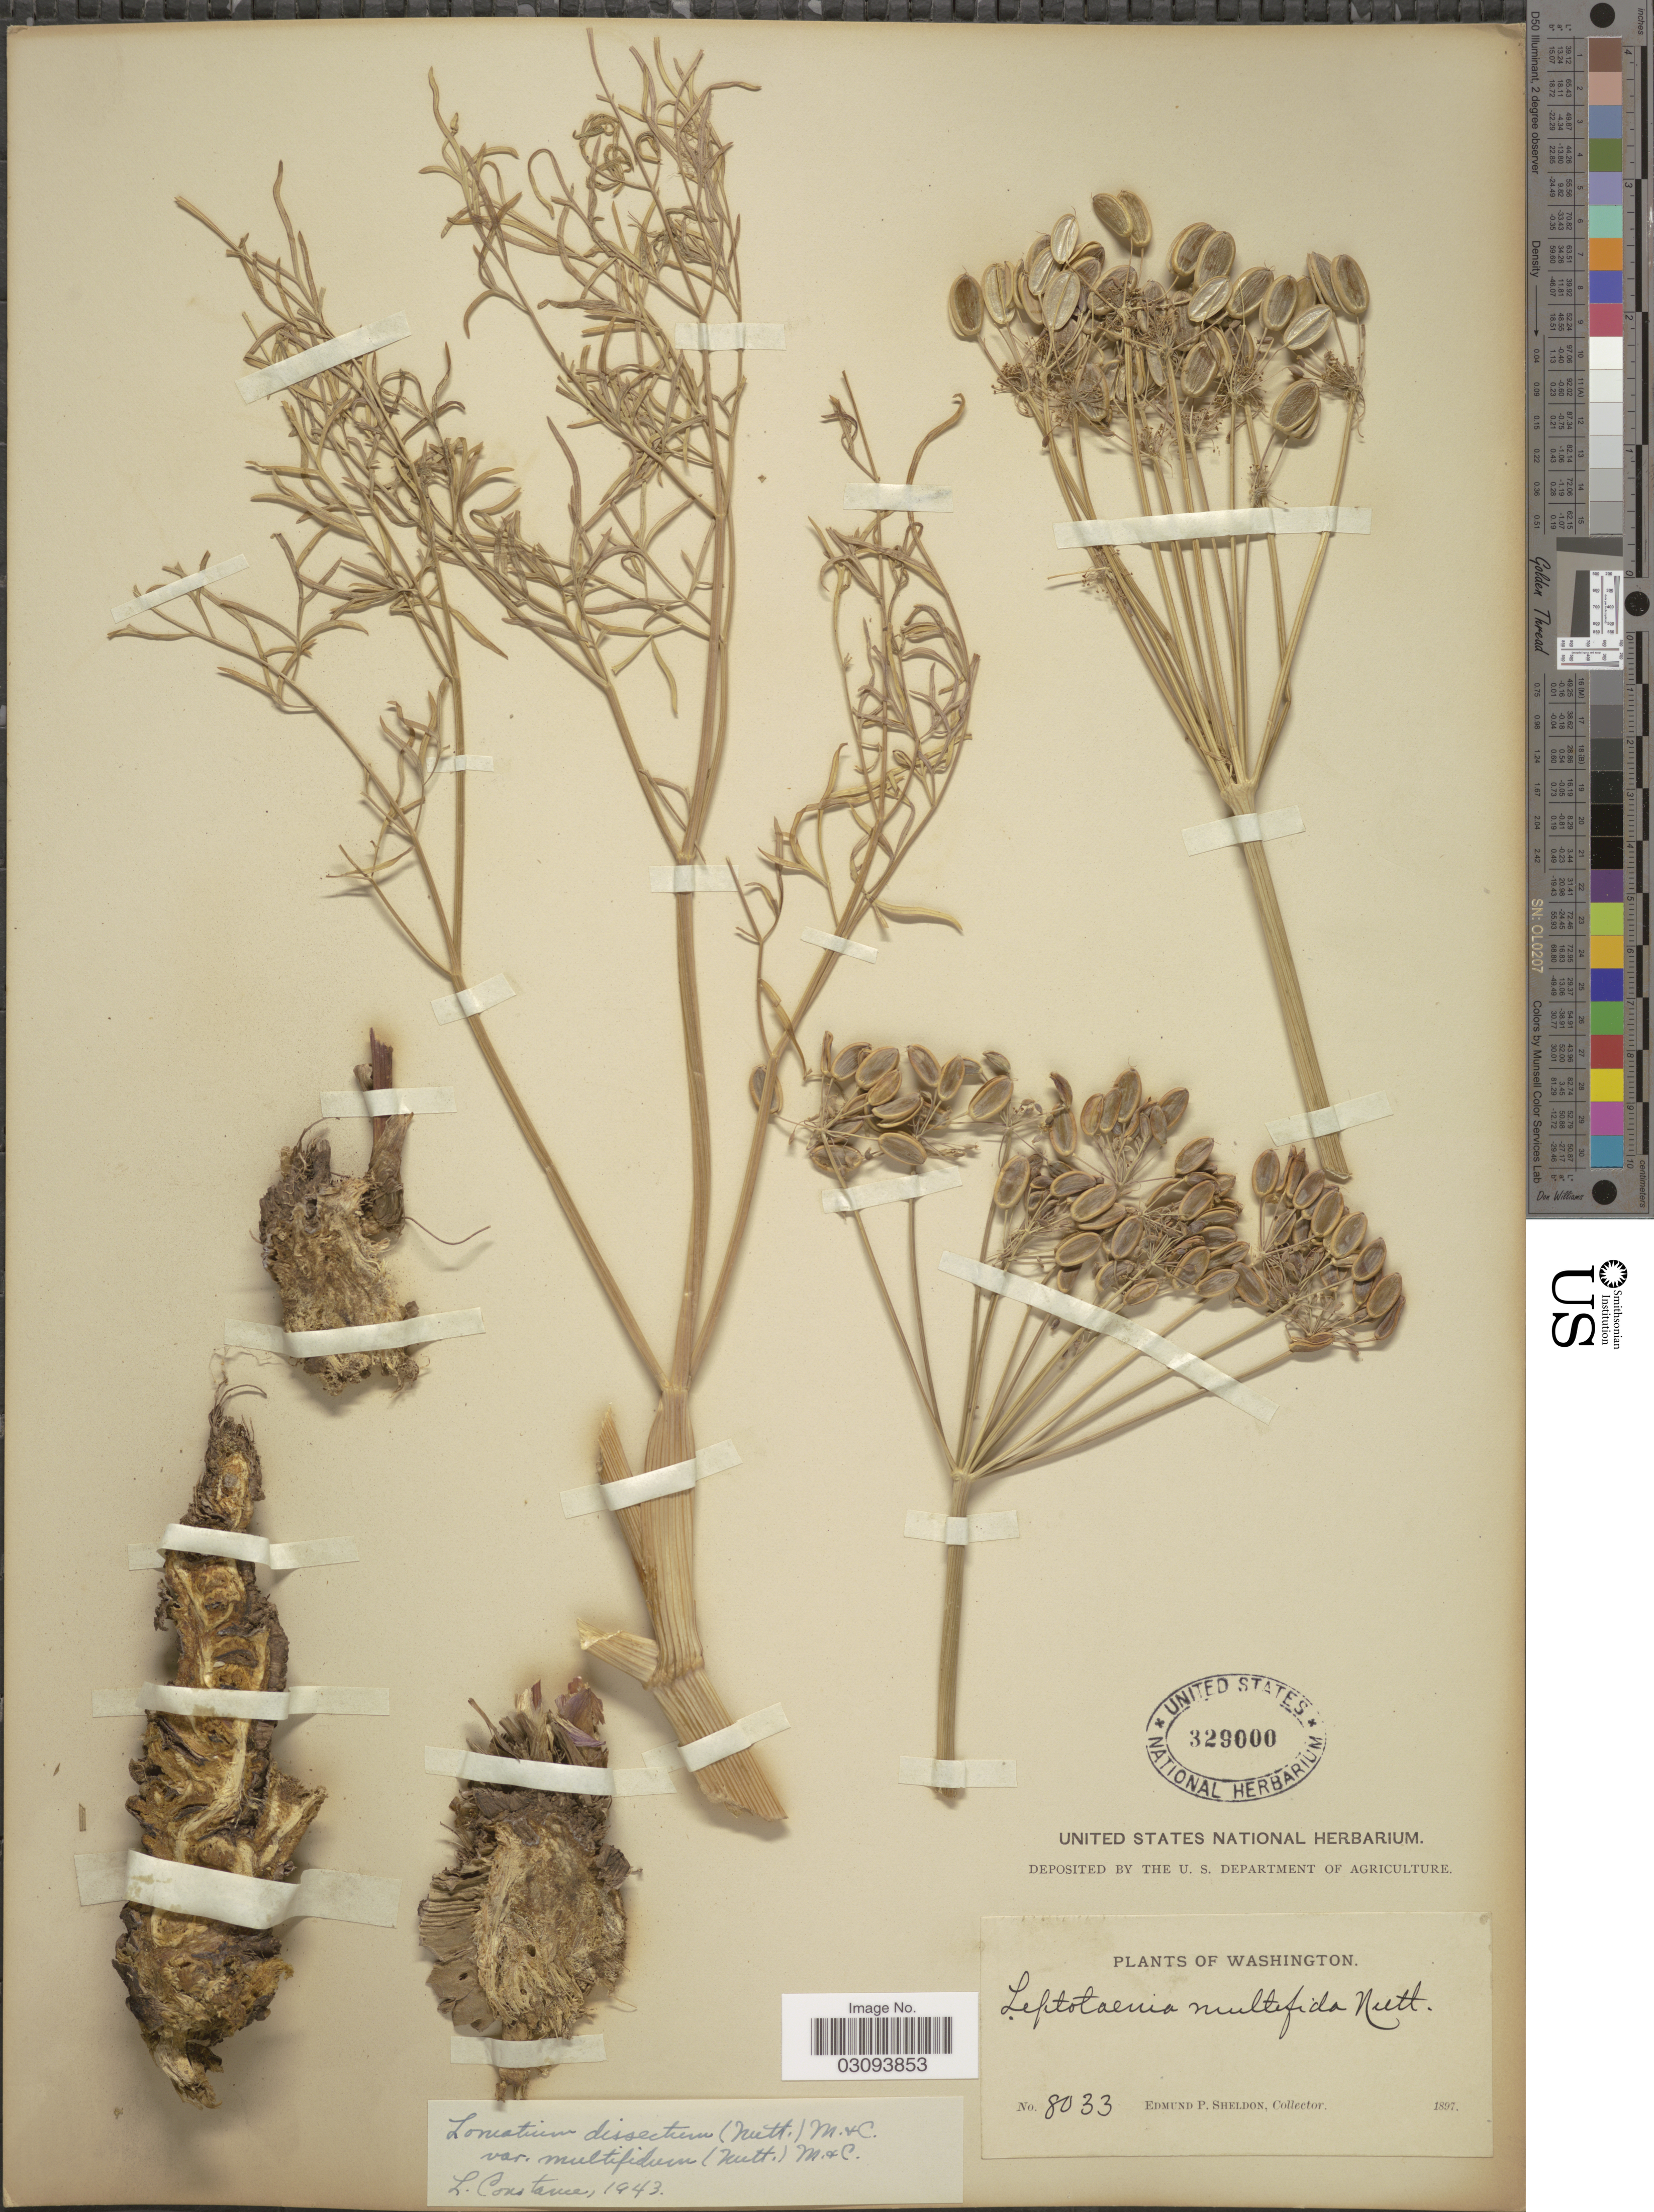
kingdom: Plantae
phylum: Tracheophyta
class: Magnoliopsida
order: Apiales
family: Apiaceae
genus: Lomatium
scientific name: Lomatium dissectum var. multifidum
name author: (Nutt.) Mathias & Constance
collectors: E. P. Sheldon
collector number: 8033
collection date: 1897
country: United States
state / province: Washington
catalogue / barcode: US 329000